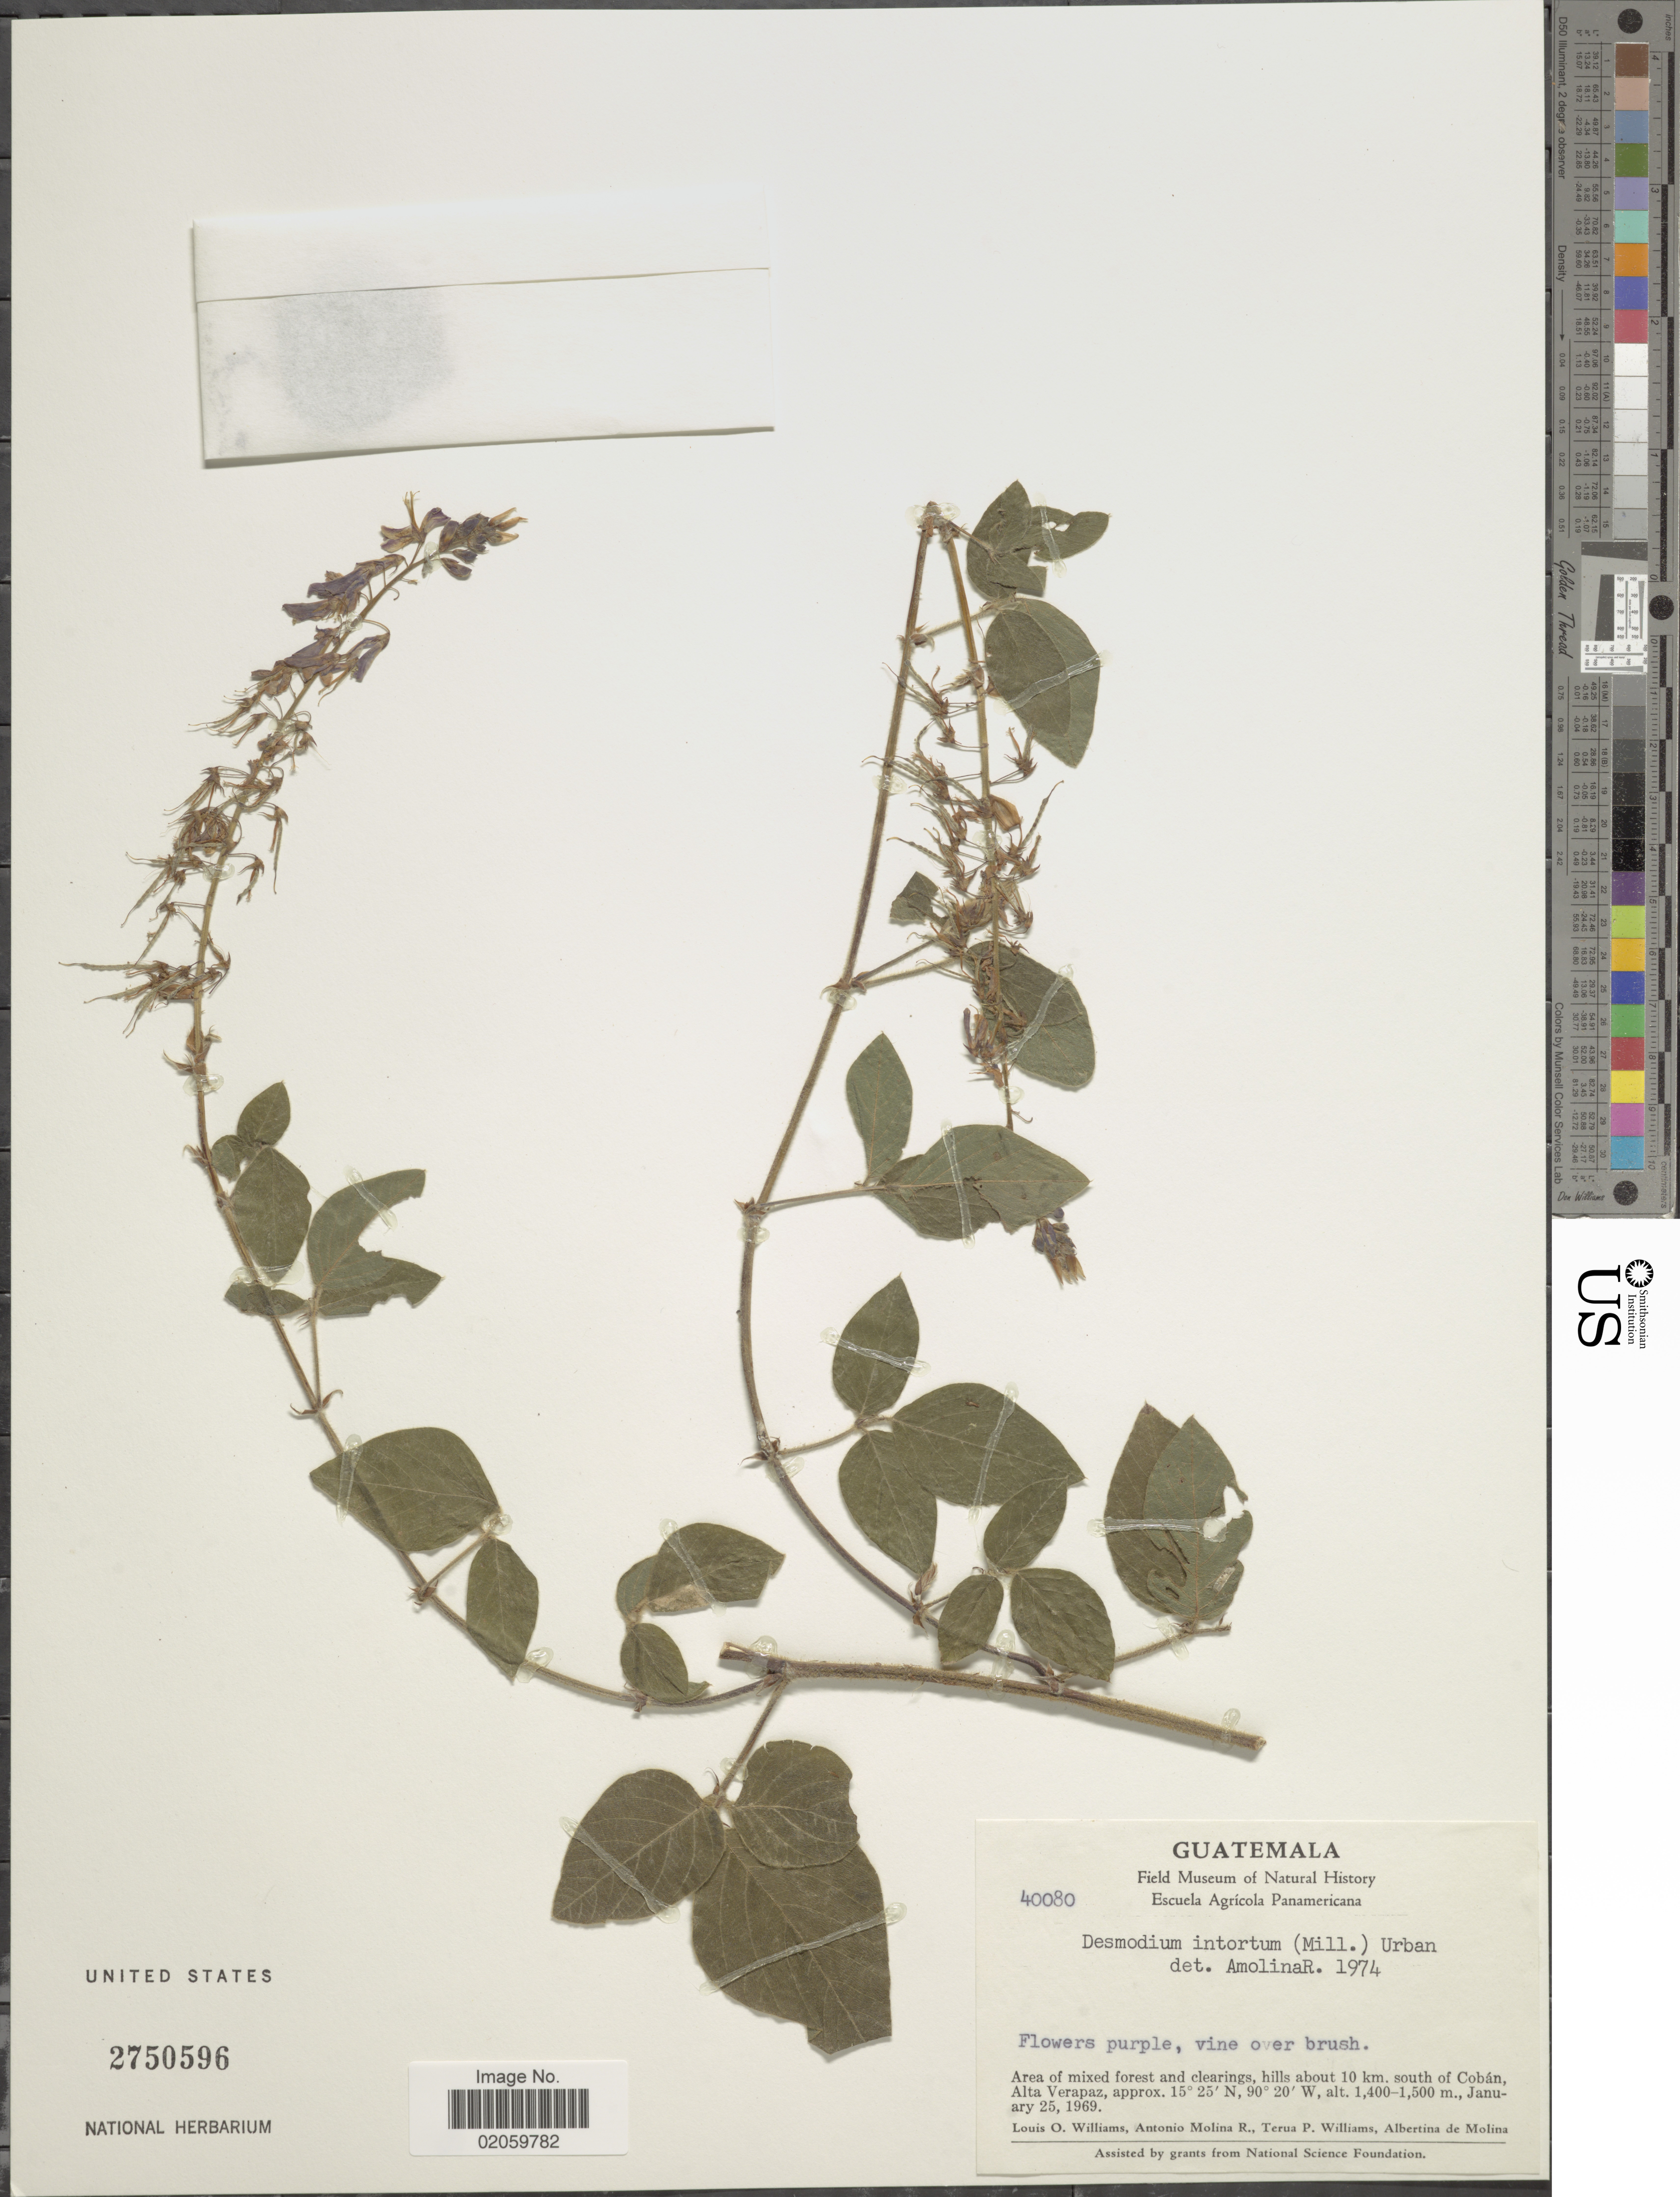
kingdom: Plantae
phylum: Tracheophyta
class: Magnoliopsida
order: Fabales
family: Fabaceae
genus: Desmodium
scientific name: Desmodium intortum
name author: (Mill.) Urb.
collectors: L. O. Williams, A. Molina R., T. P. Williams & A. R. Molina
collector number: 40080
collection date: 1969-01-25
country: Guatemala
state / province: Alta Verapaz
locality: Hill about 10 km south of Coban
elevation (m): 1400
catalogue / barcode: US 2750596